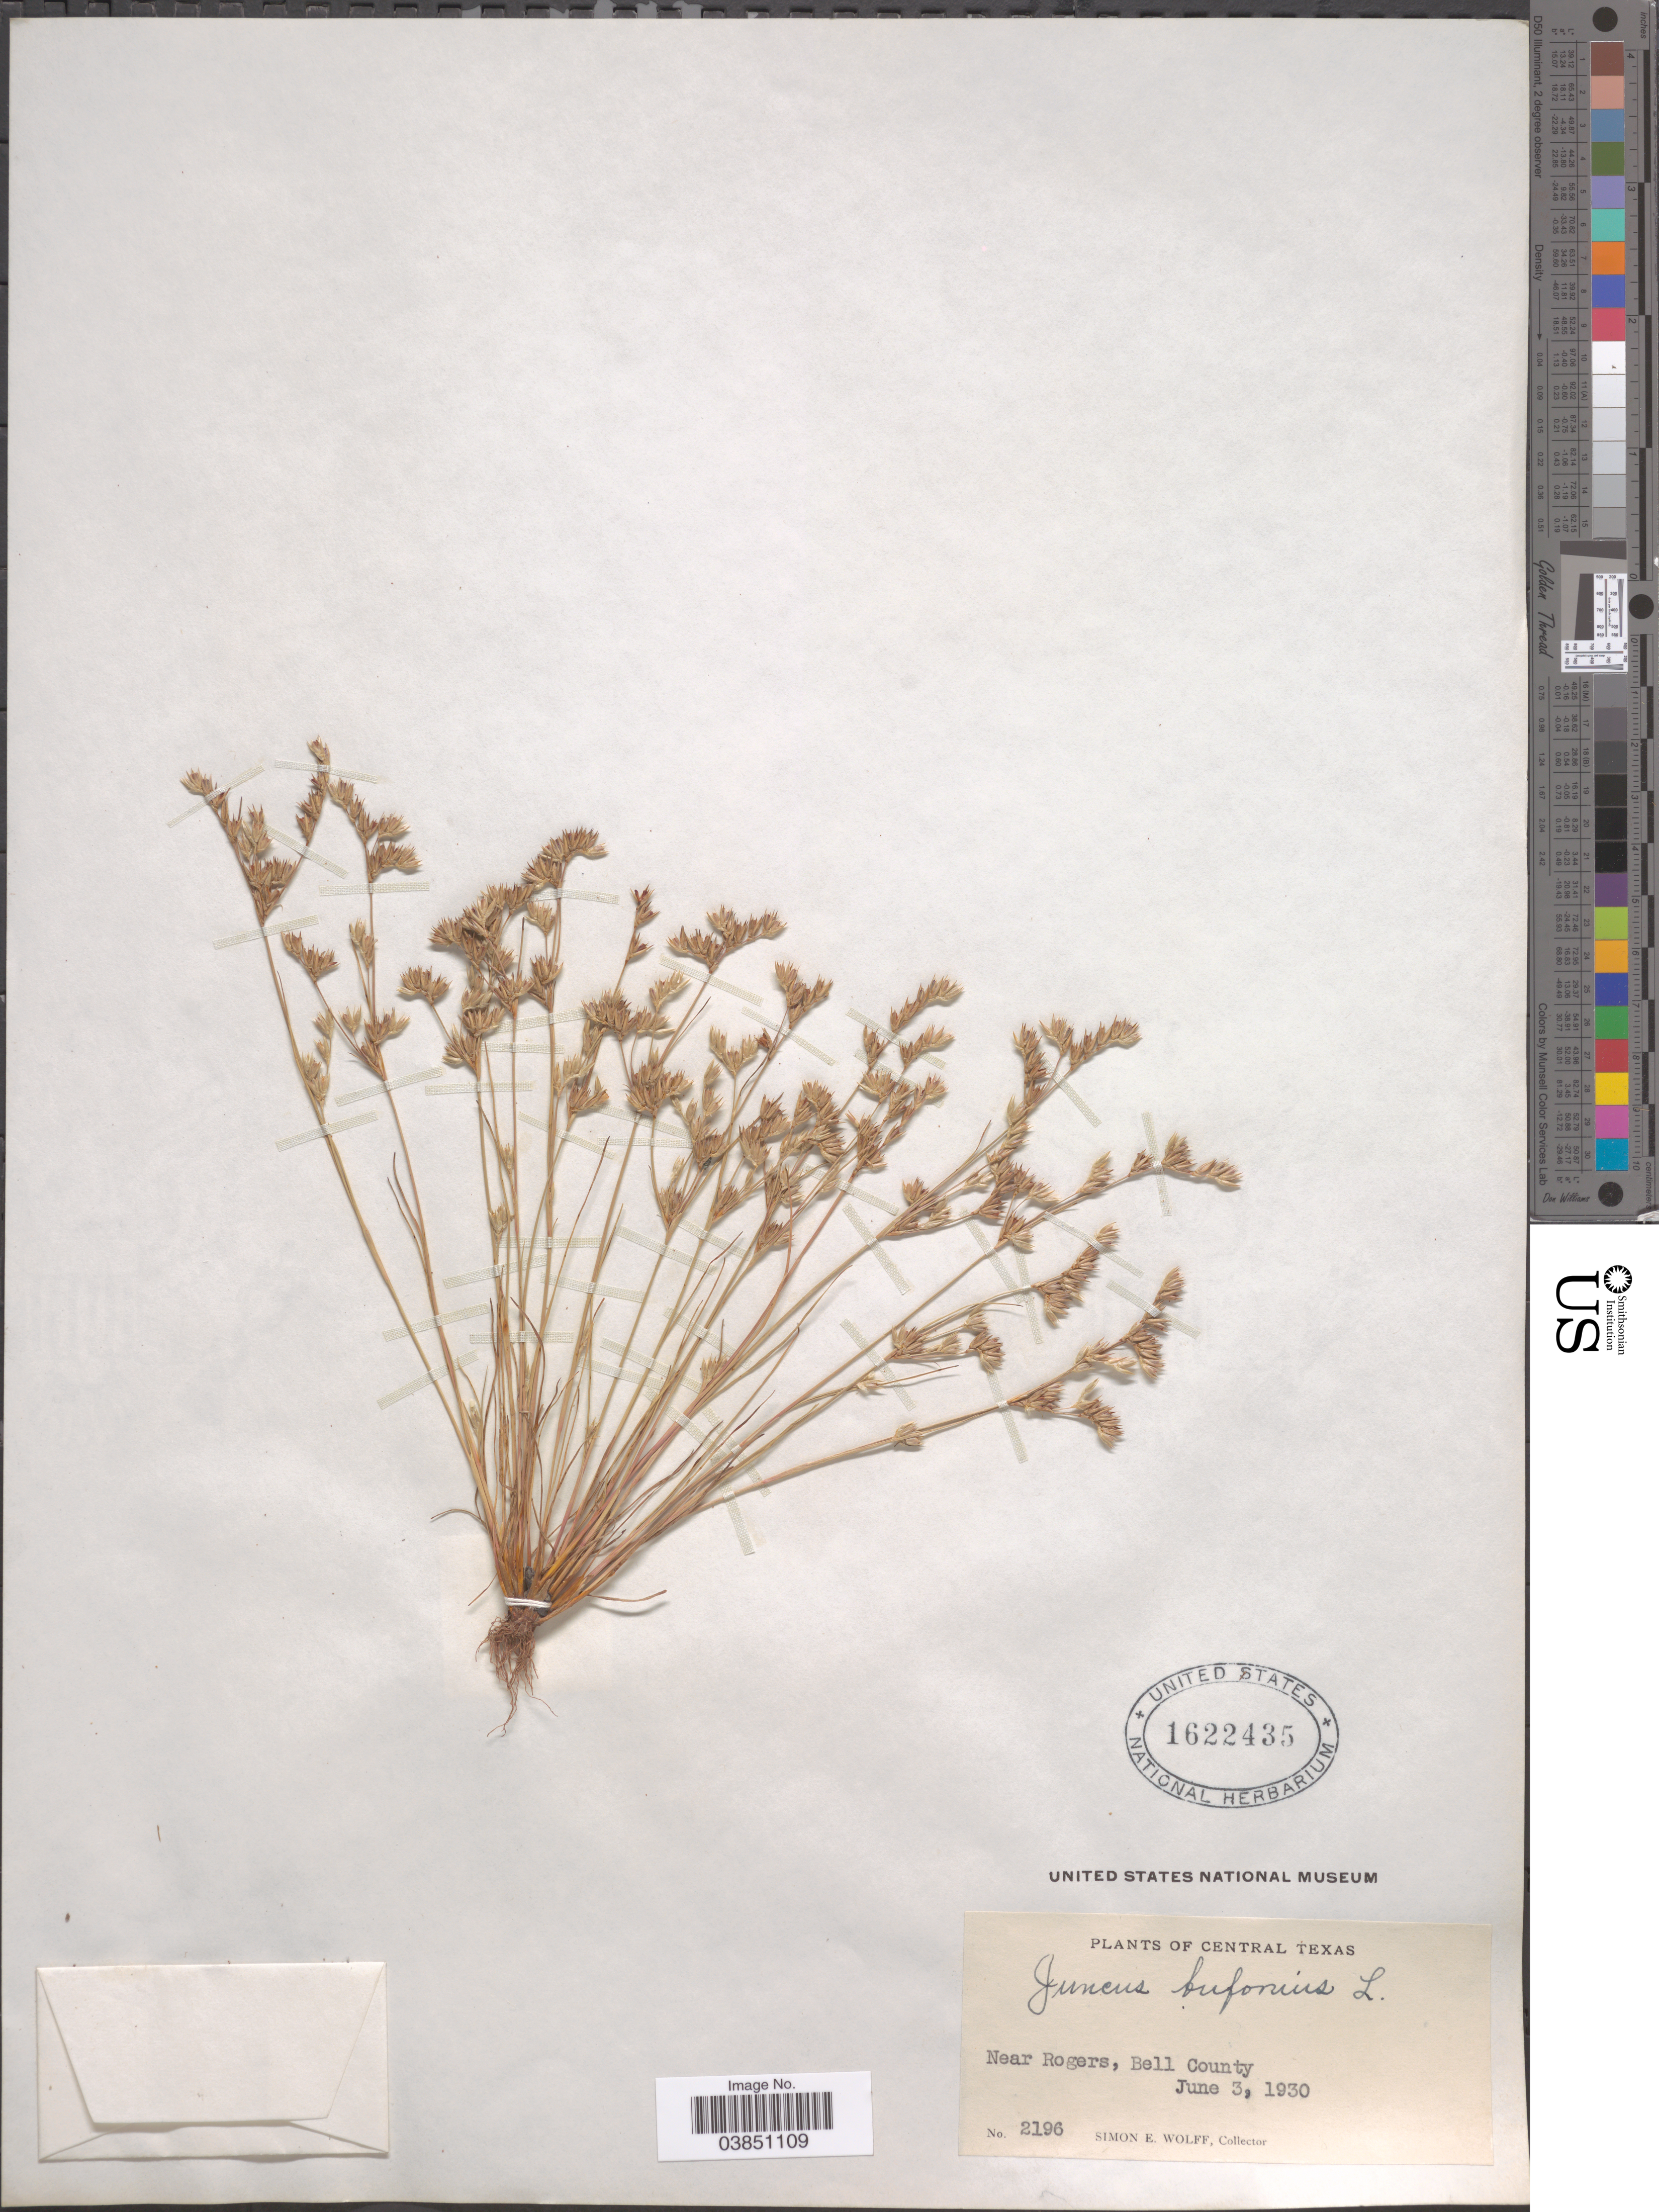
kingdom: Plantae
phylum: Tracheophyta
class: Liliopsida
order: Poales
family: Juncaceae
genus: Juncus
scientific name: Juncus bufonius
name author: L.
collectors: S. E. Wolff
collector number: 2196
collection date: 1930-06-03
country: United States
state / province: Texas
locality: Central Texas. Near Rogers, Bell County.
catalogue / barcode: US 1622435